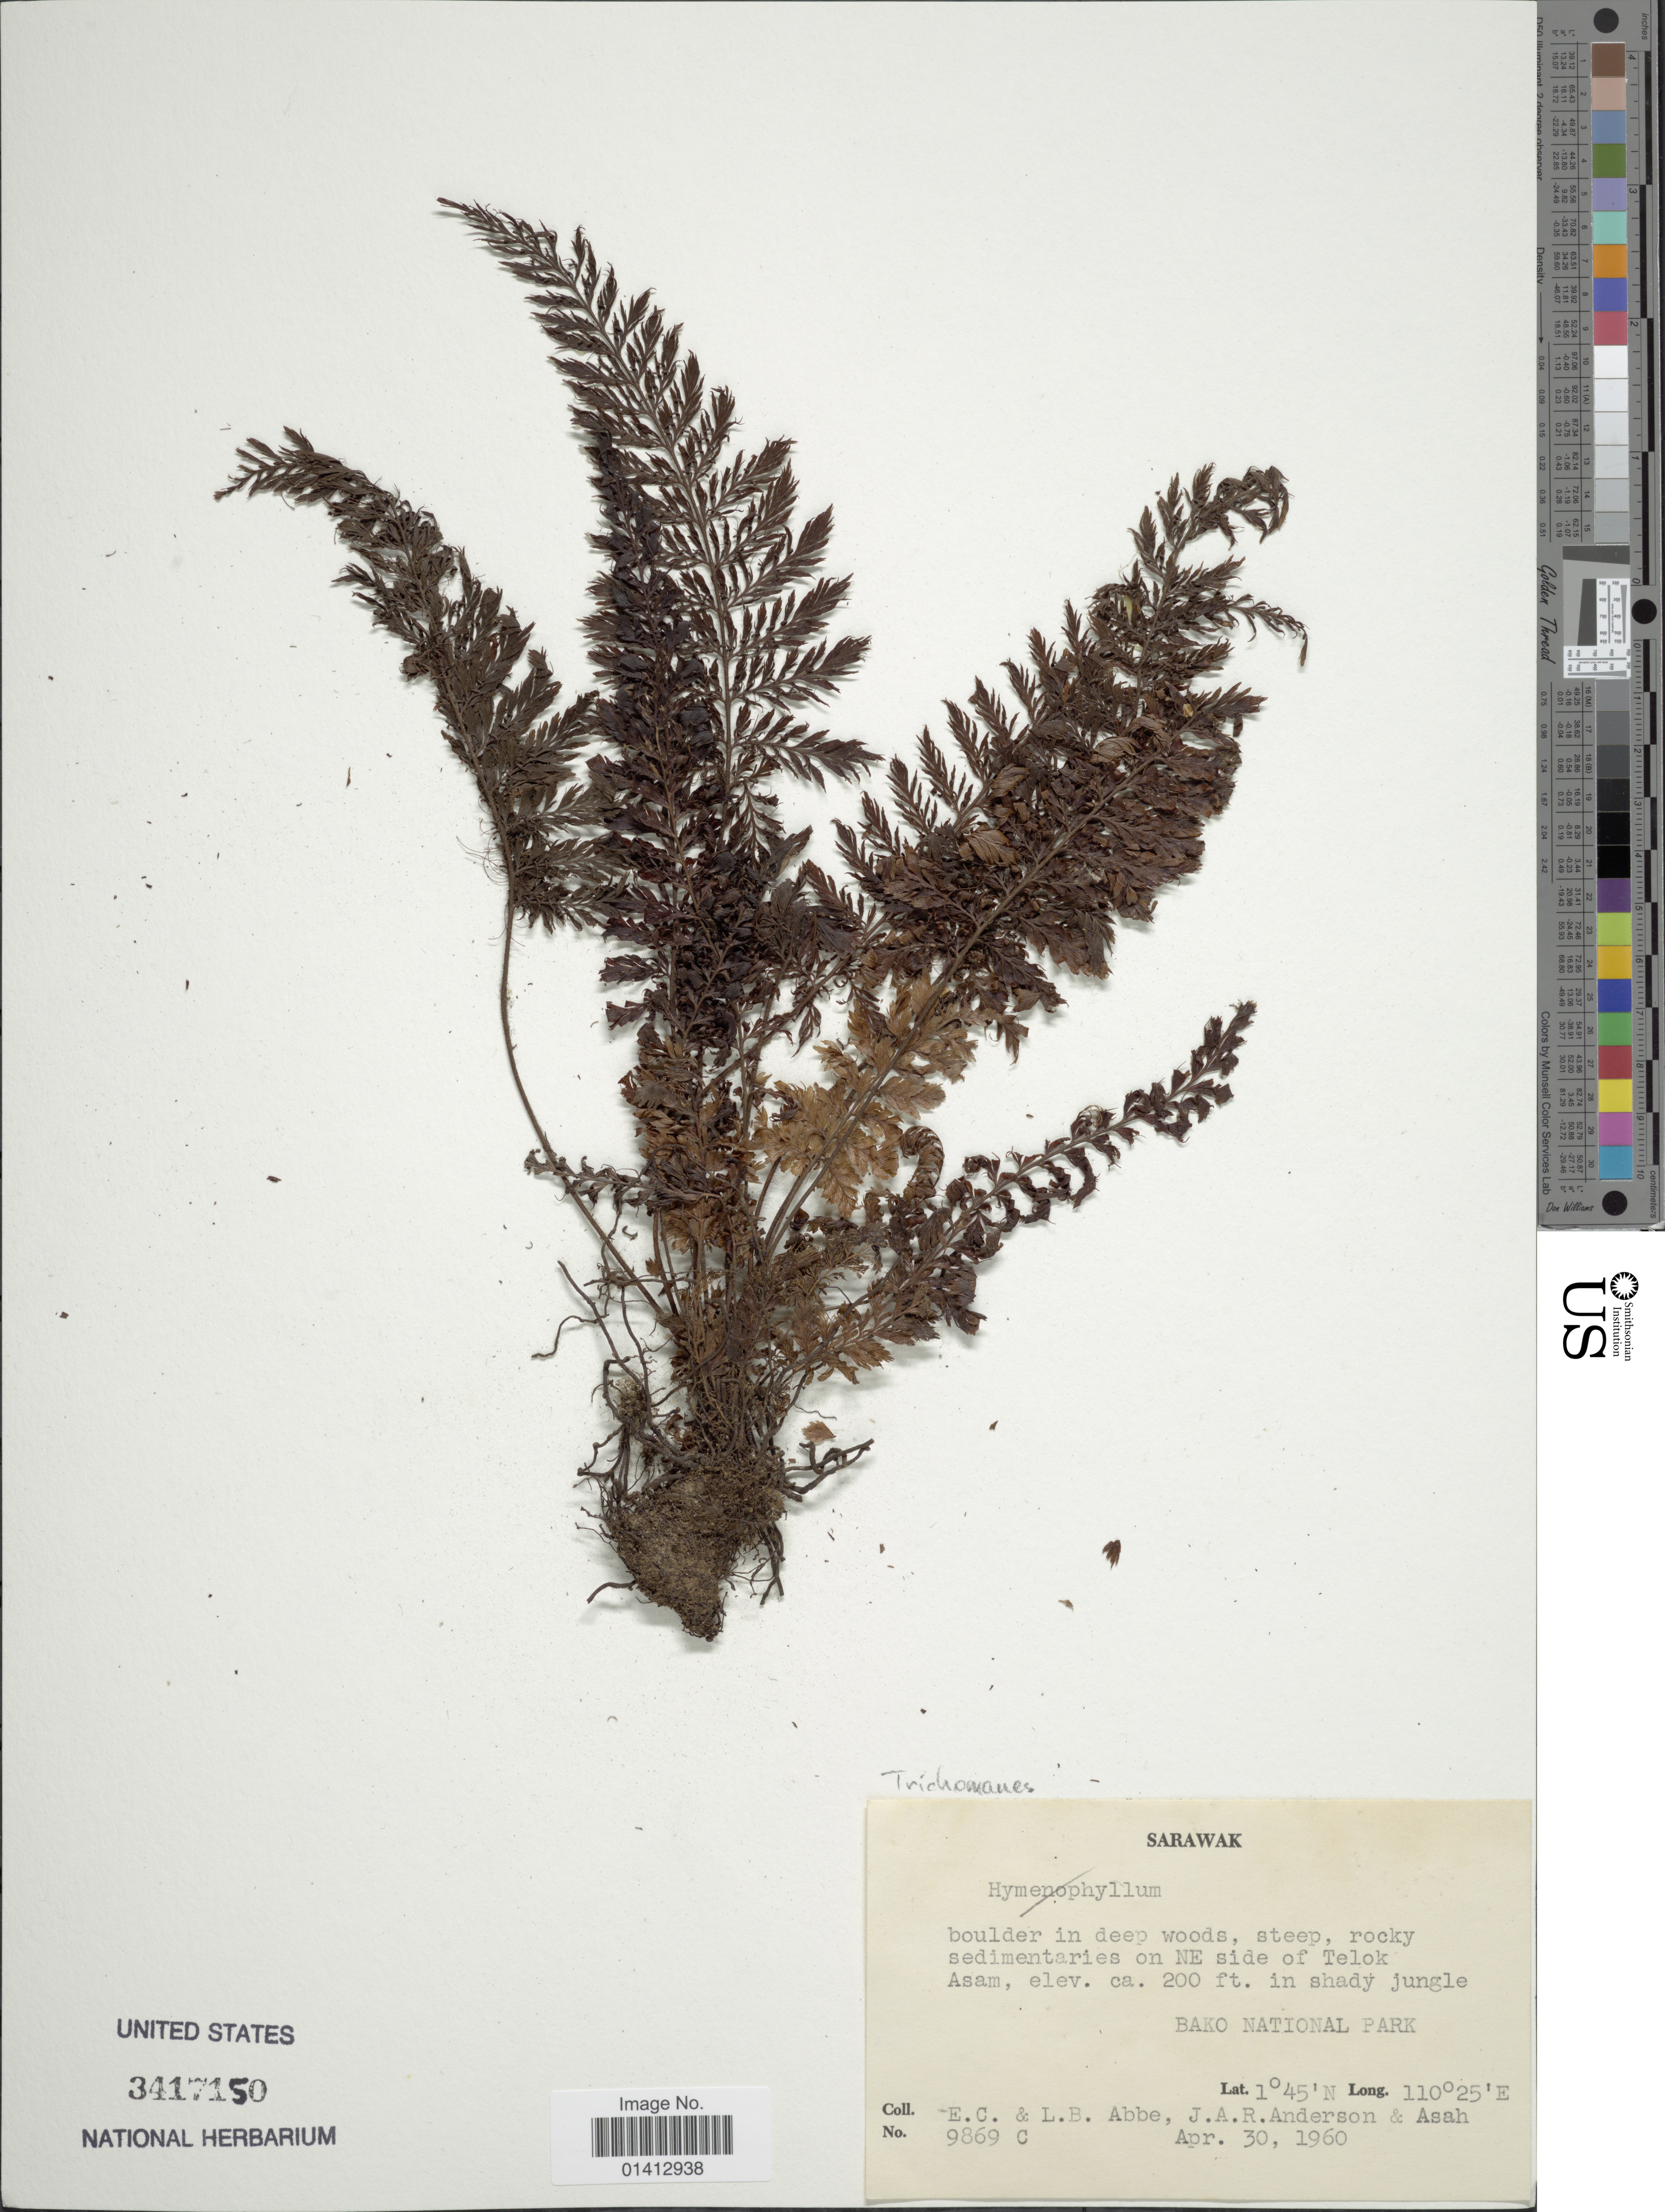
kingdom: Plantae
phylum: Tracheophyta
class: Polypodiopsida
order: Hymenophyllales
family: Hymenophyllaceae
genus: Crepidomanes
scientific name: Crepidomanes sp.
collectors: E. C. Abbe, L. B. Abbe, J. A. R. Anderson & Asah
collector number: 9869 C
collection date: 1960-04-30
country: Malaysia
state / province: Sarawak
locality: On NE side of Telok Asam, bako National Park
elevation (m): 61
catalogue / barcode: US 3417150